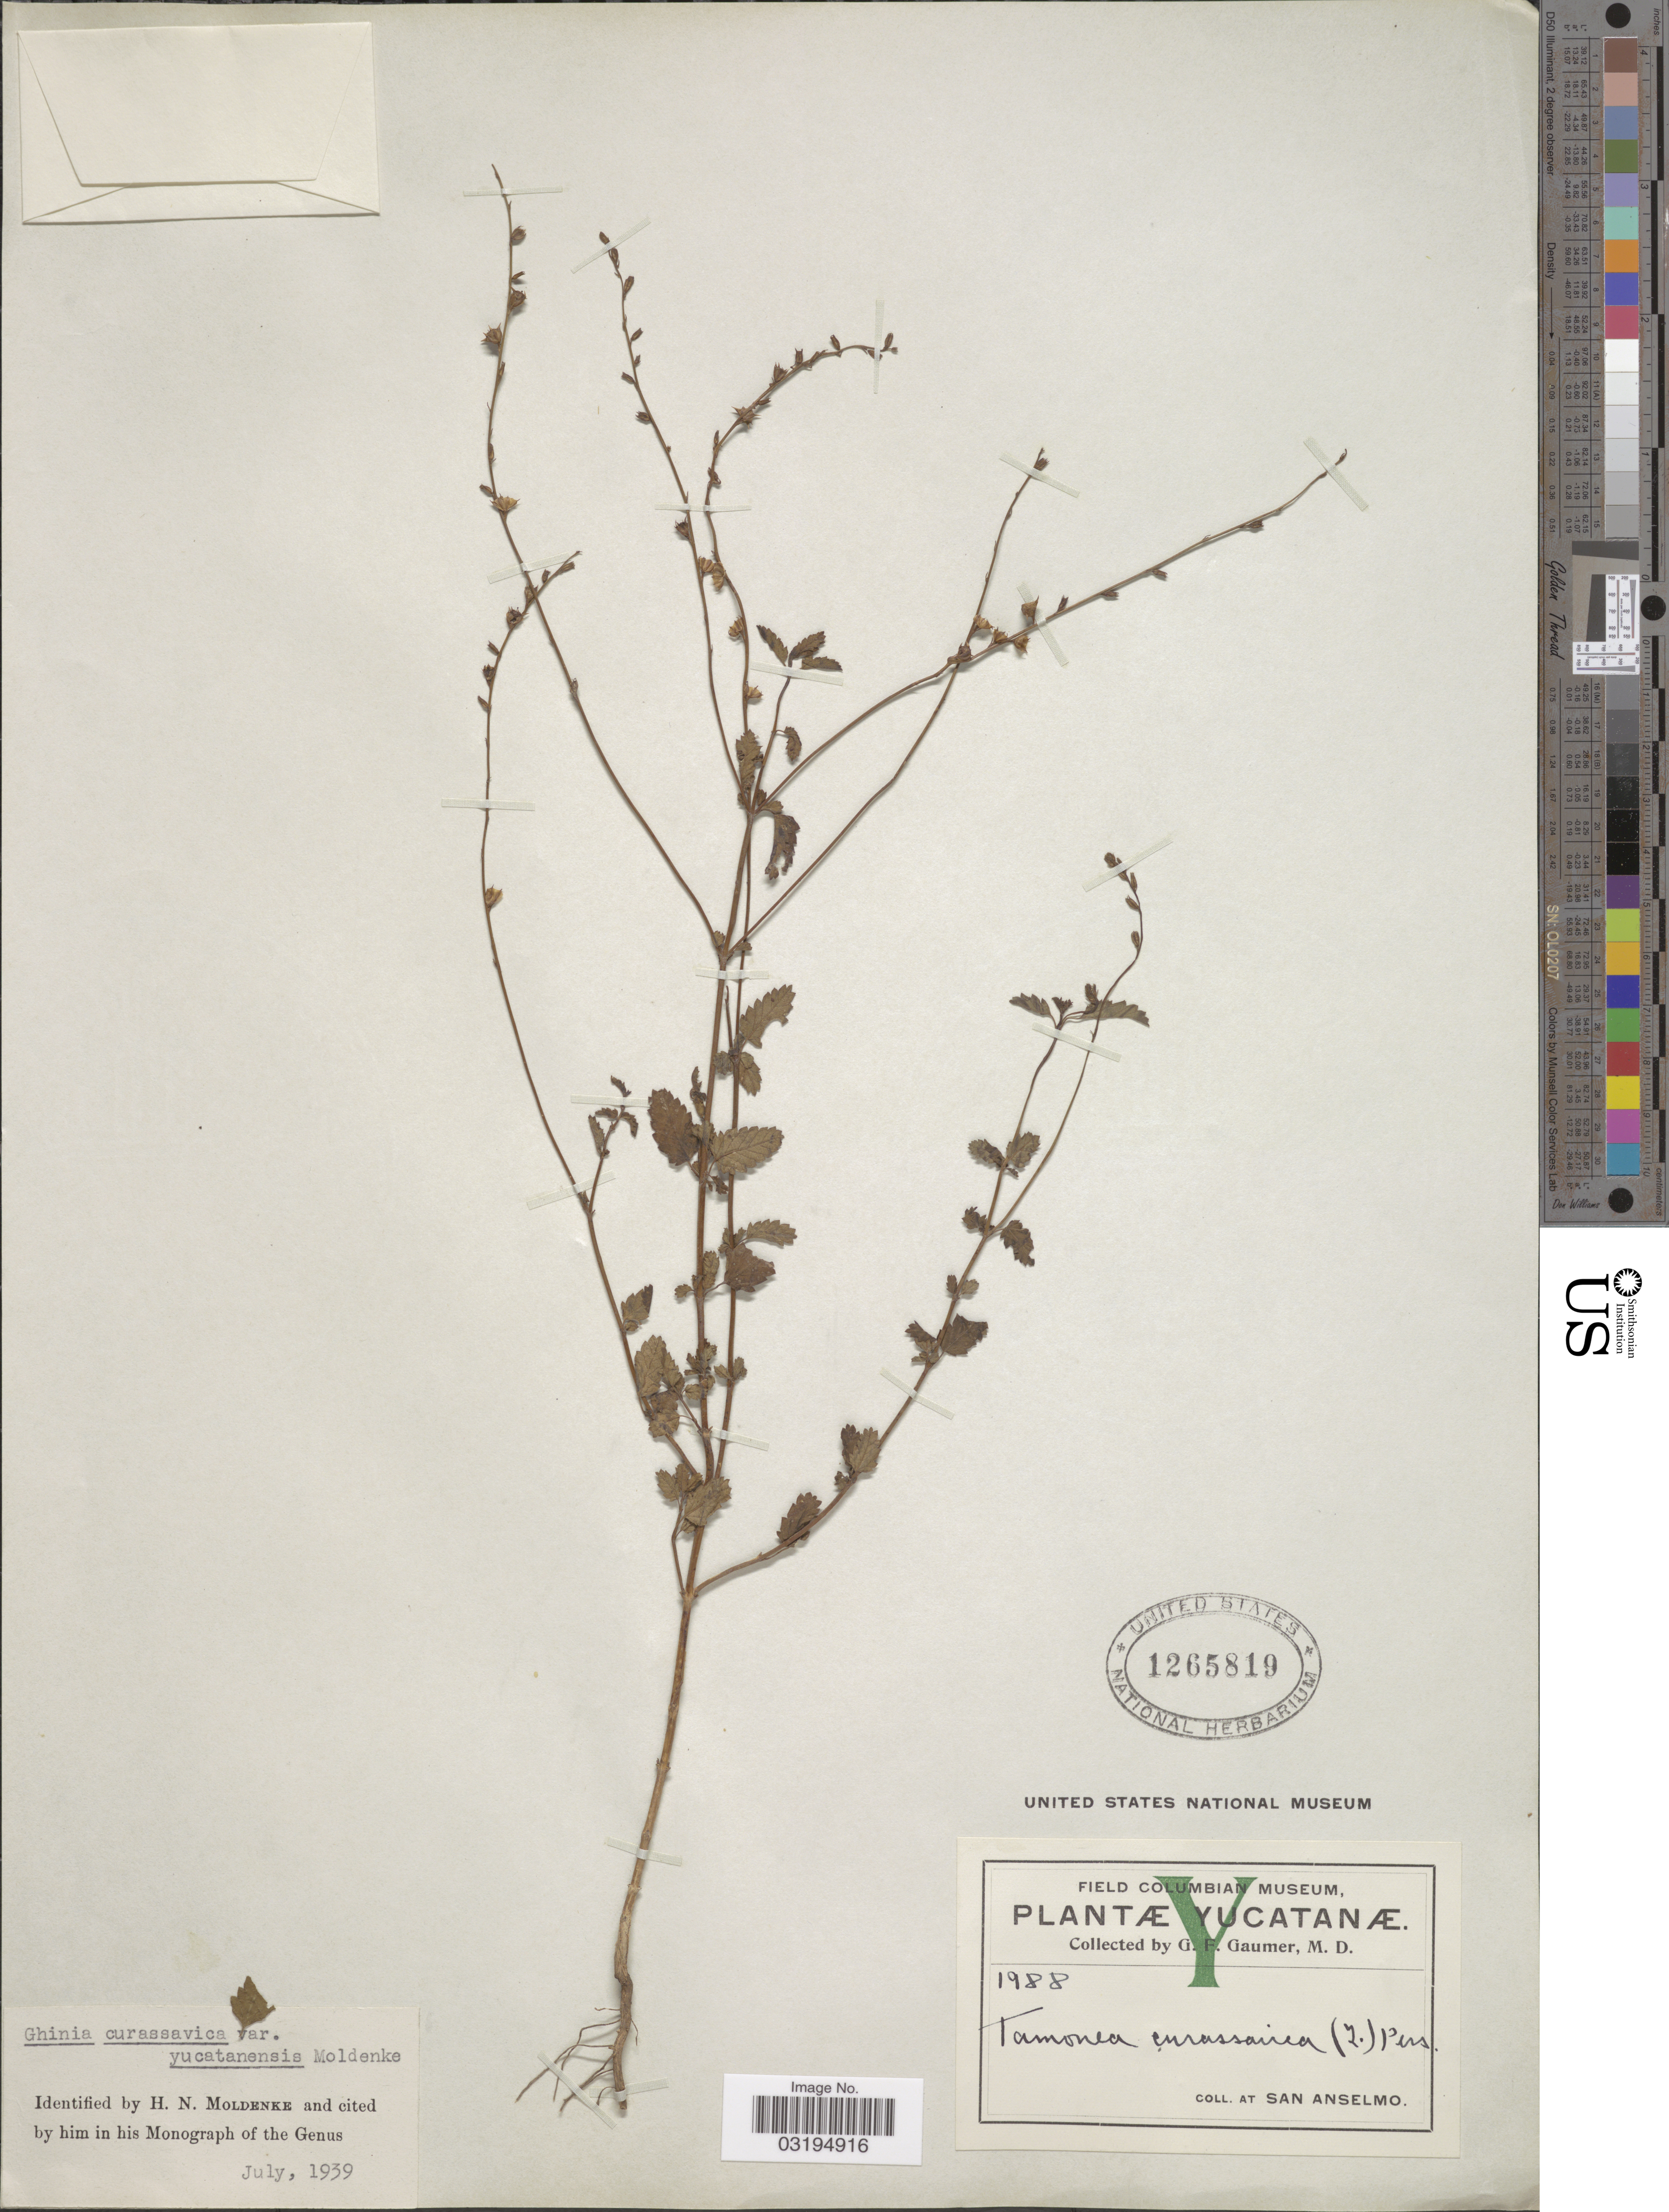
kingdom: Plantae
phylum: Tracheophyta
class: Magnoliopsida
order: Lamiales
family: Verbenaceae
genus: Tamonea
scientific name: Tamonea curassavica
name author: (L.) Pers.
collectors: G. F. Gaumer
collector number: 1988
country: Mexico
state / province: Yucatán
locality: At San Anselmo.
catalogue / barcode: US 1265819